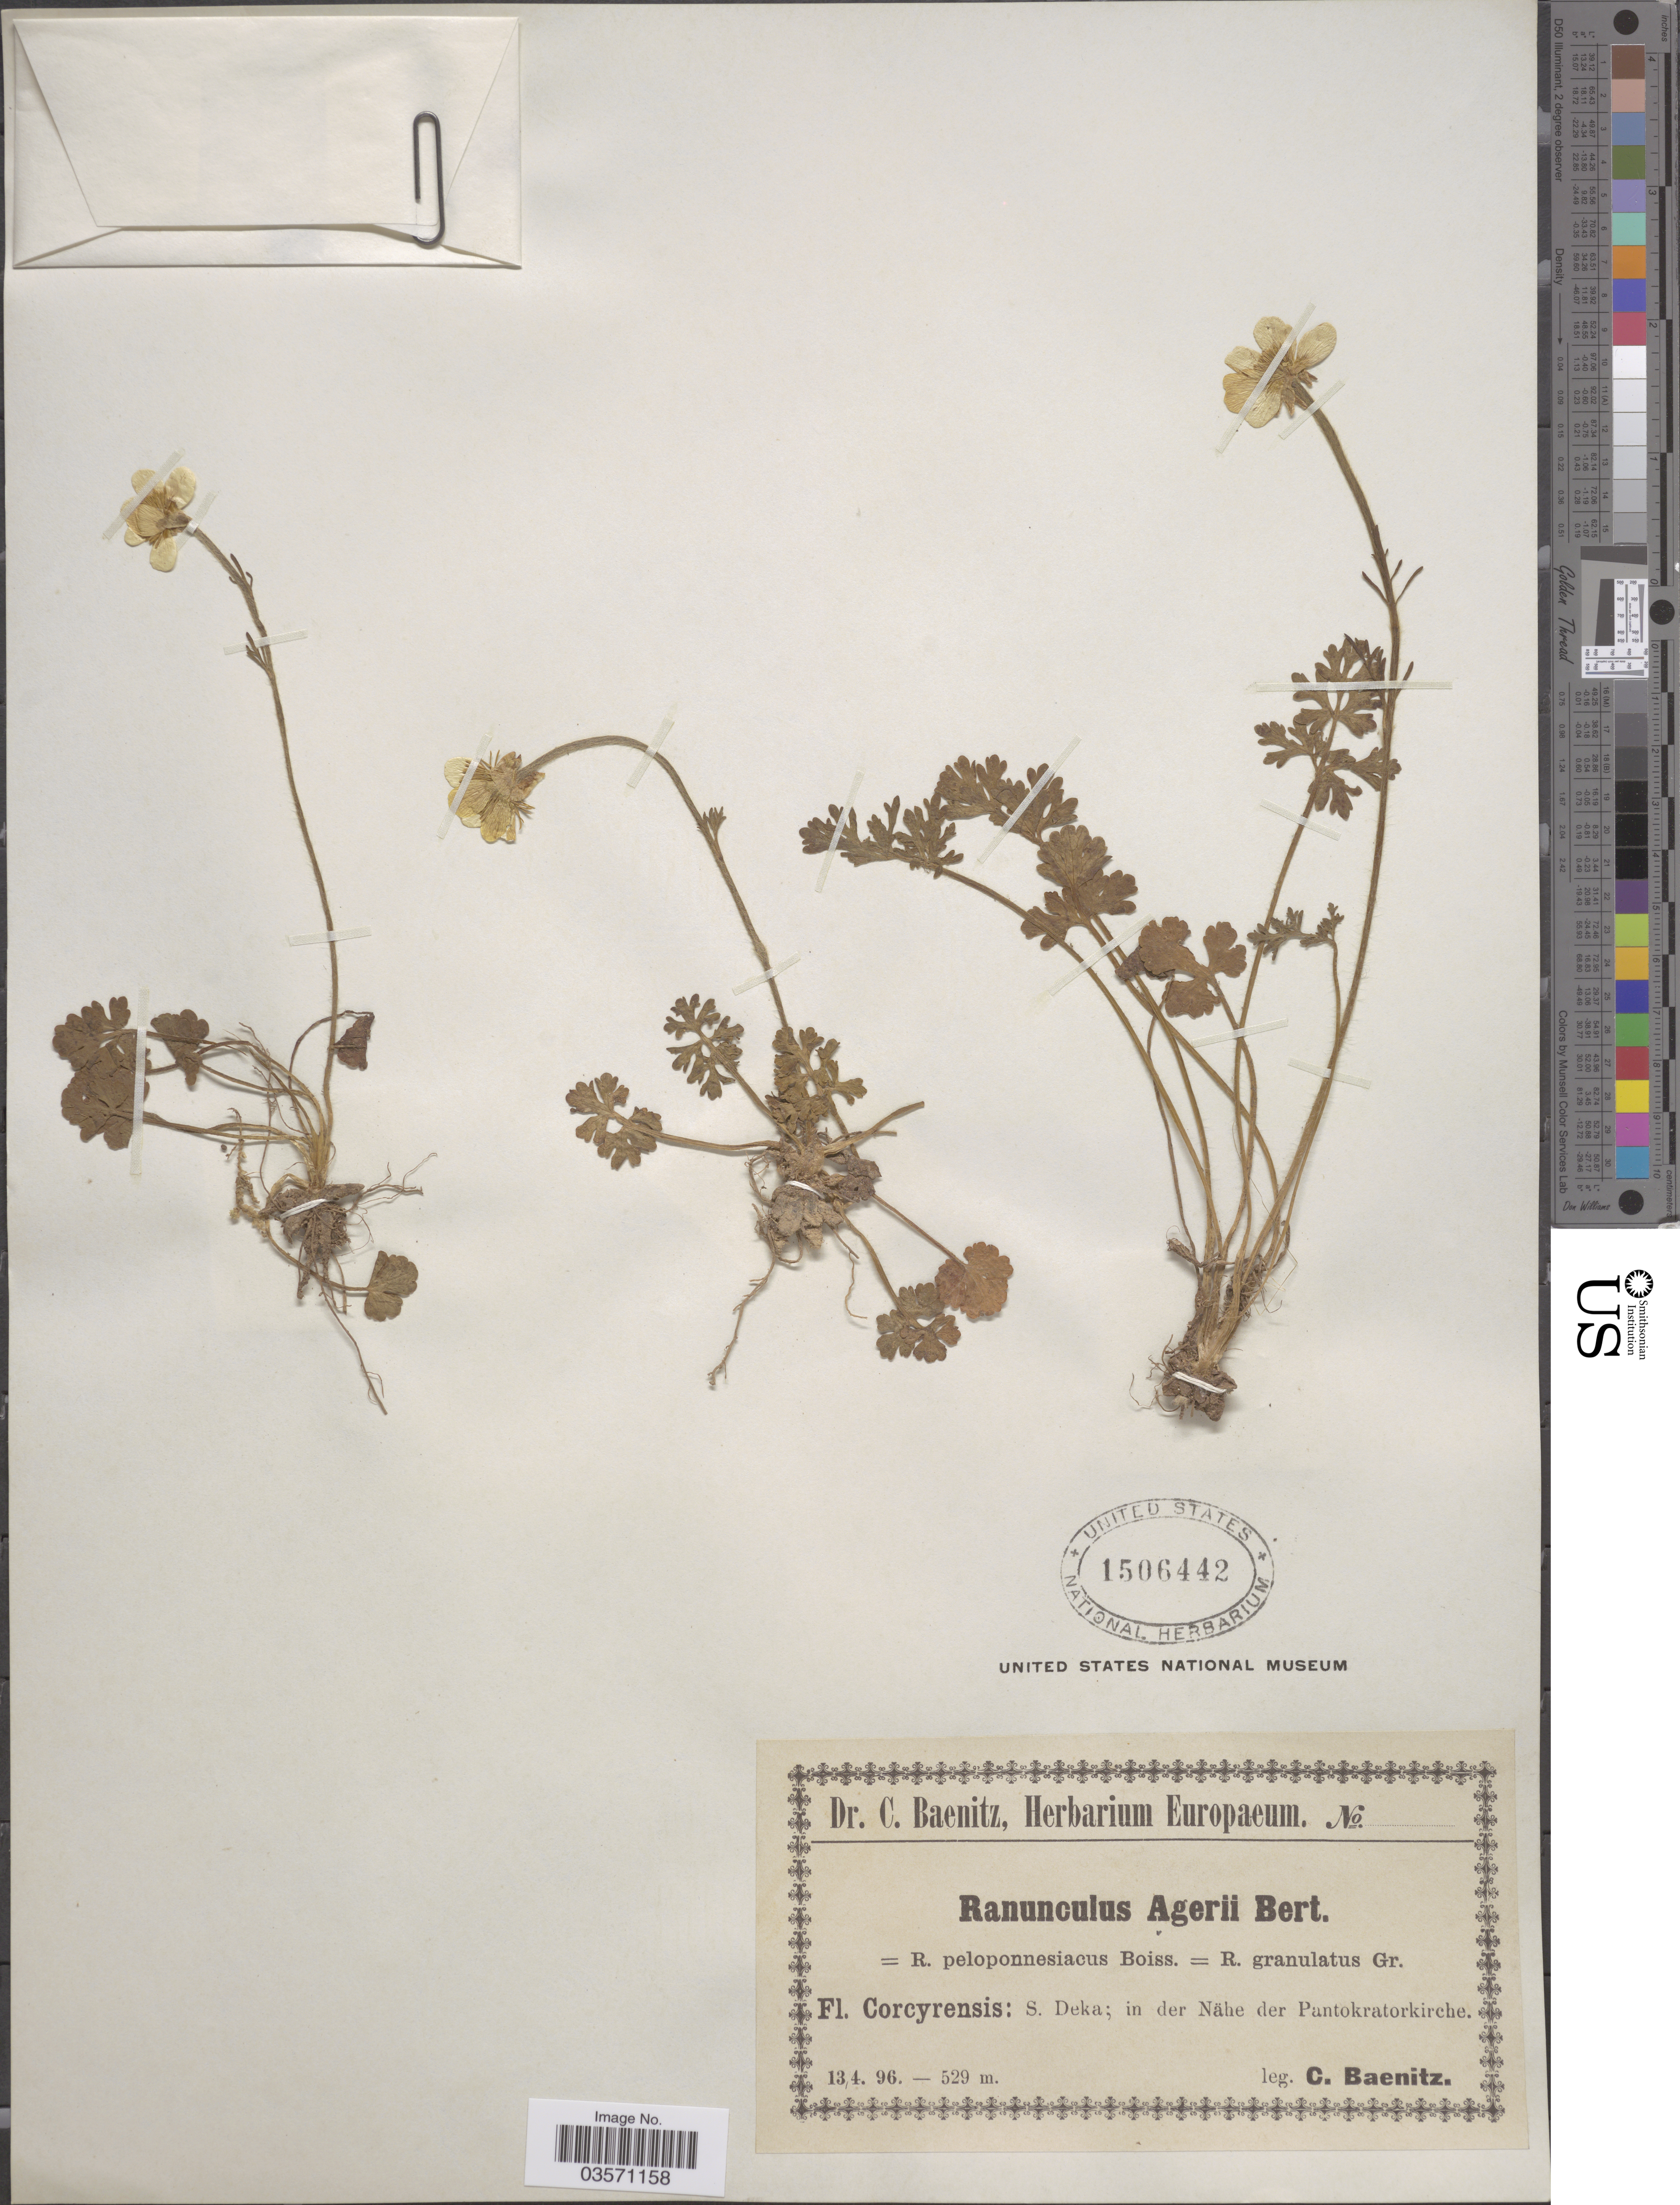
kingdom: Plantae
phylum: Tracheophyta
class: Magnoliopsida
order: Ranunculales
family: Ranunculaceae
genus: Ranunculus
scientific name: Ranunculus ageri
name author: Bertol.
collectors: C. G. Baenitz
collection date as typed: Transcribed d/m/y: 13/4/96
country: Greece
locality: Corcyrensis: S. Deka; in der Nähe der Pantokratorkirche.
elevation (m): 529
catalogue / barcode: US 1506442